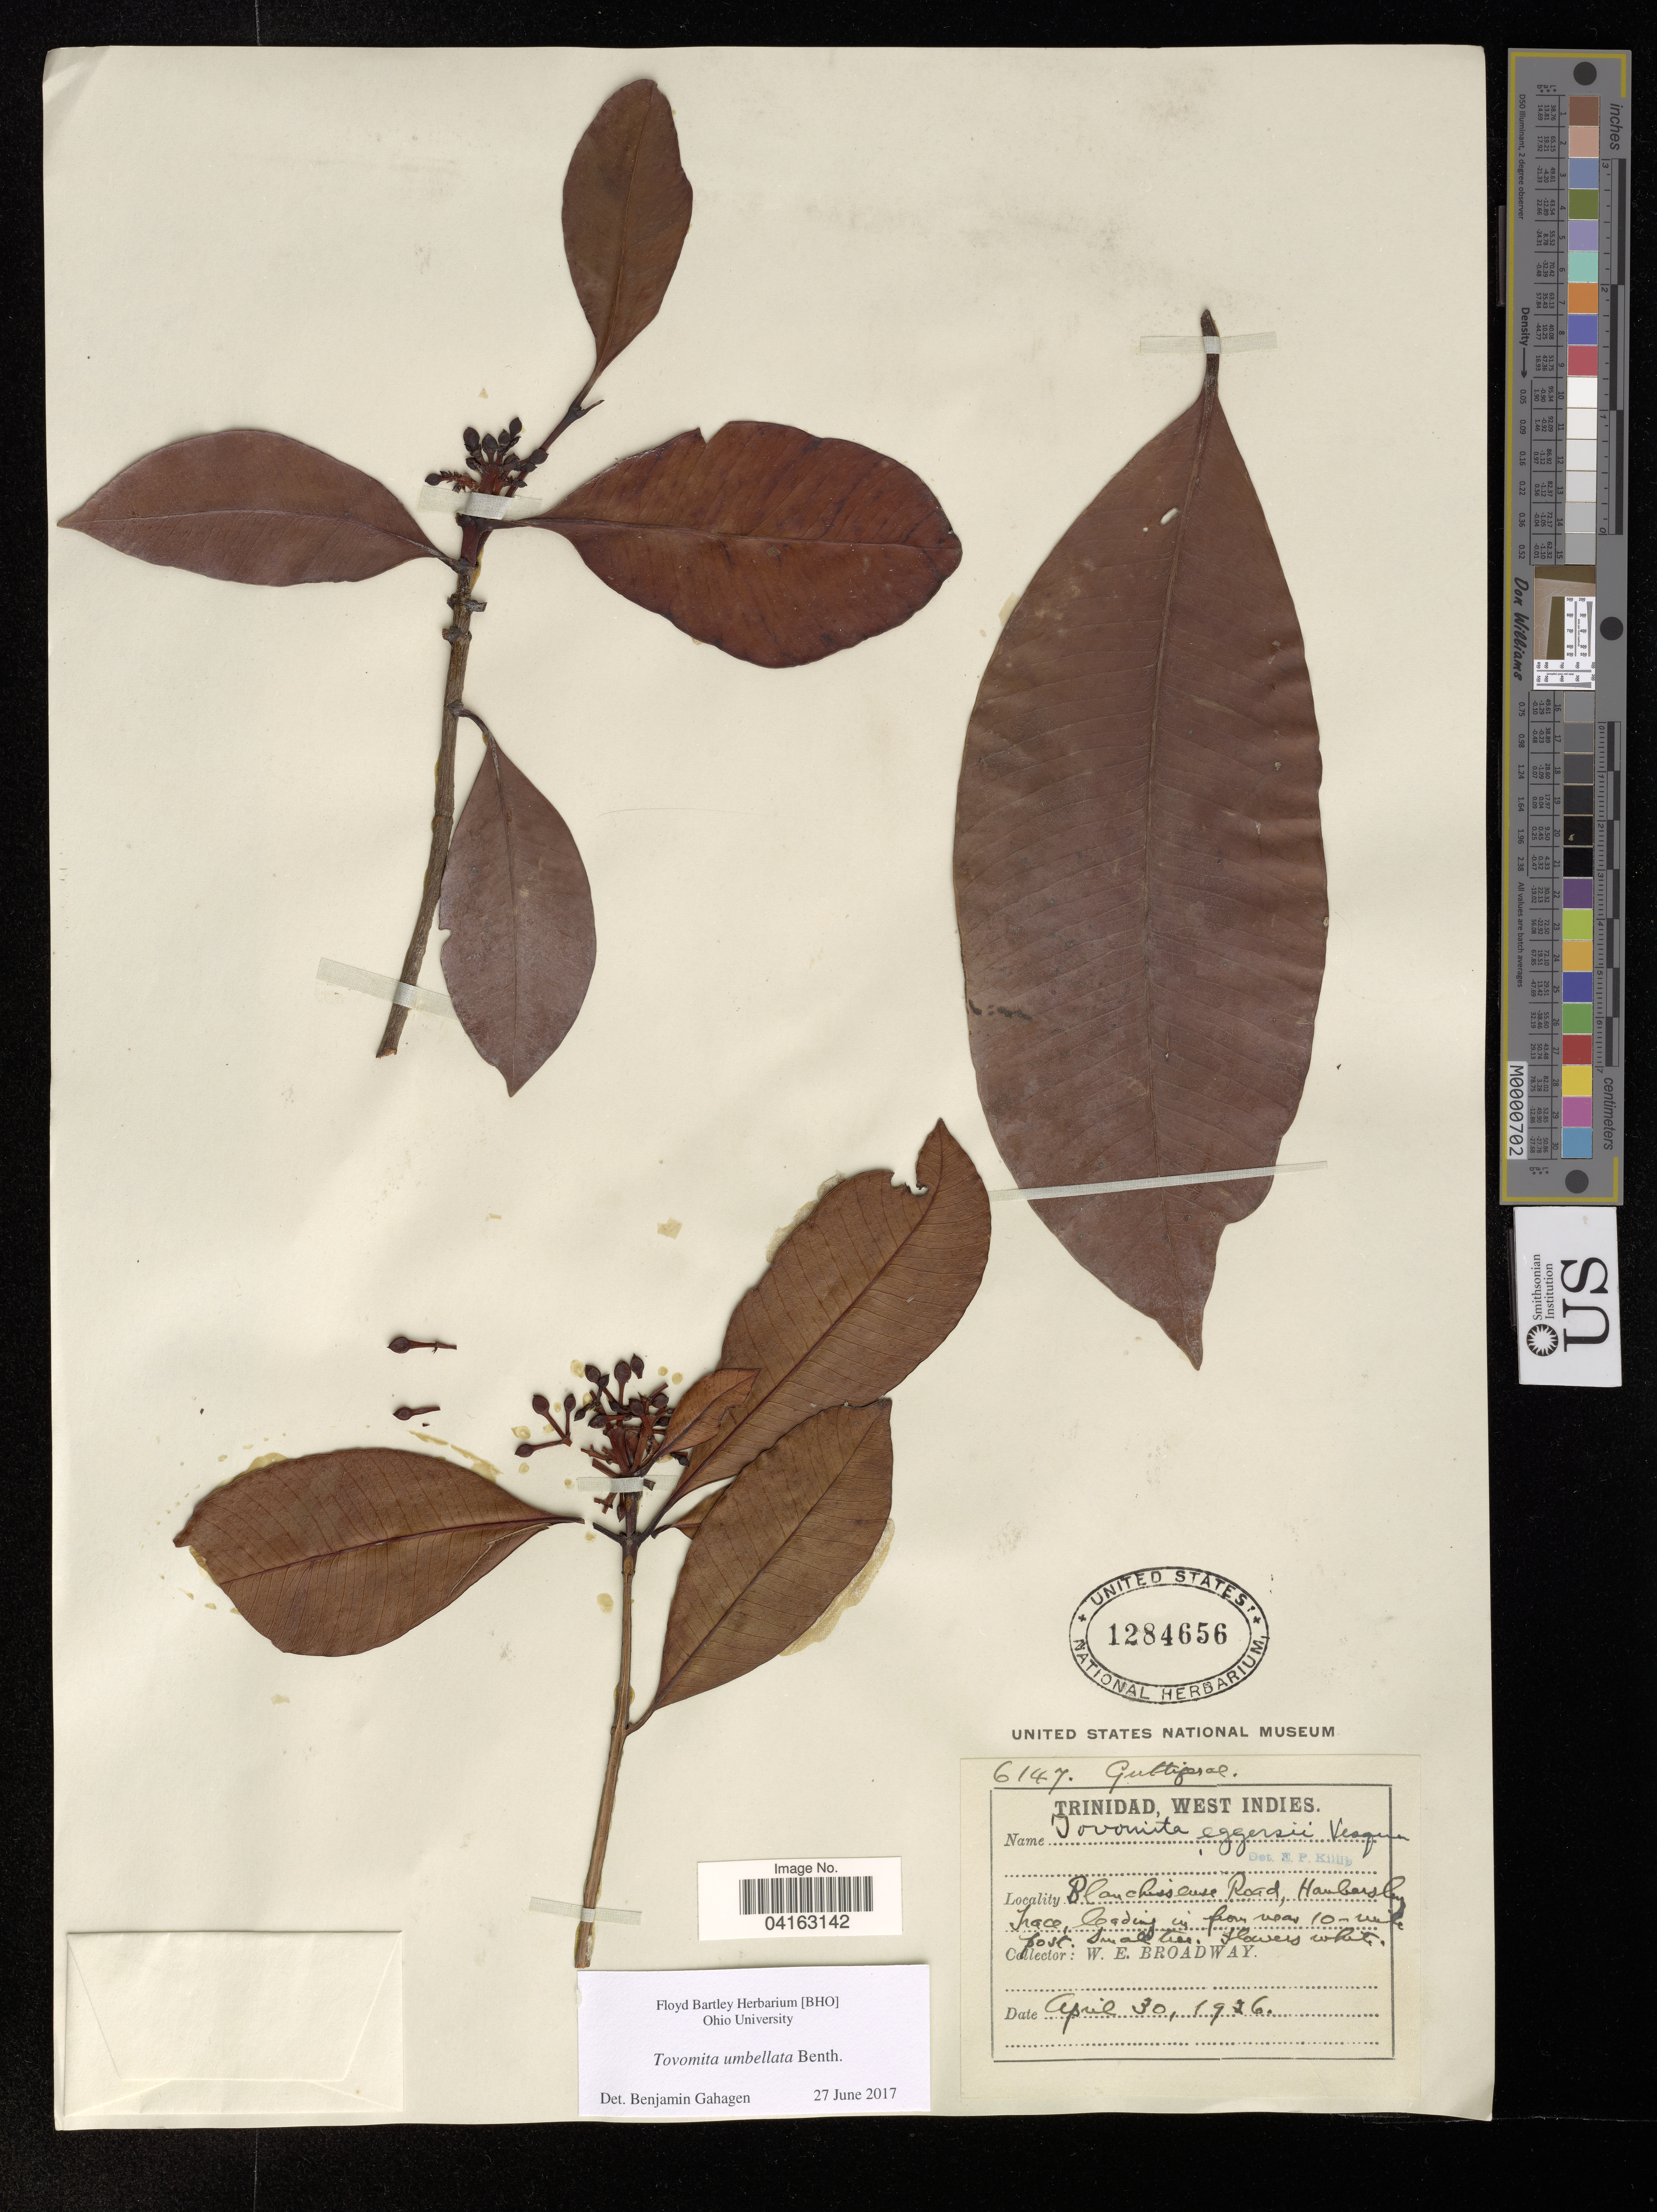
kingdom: Plantae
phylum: Tracheophyta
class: Magnoliopsida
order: Malpighiales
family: Clusiaceae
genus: Tovomita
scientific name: Tovomita umbellata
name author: Benth.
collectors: W. E. Broadway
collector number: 6147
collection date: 1926-04-30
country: Trinidad and Tobago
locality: Blanchisseuse Road, Hansbersley Trace, leading in from near 10-mile post.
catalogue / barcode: US 1284656